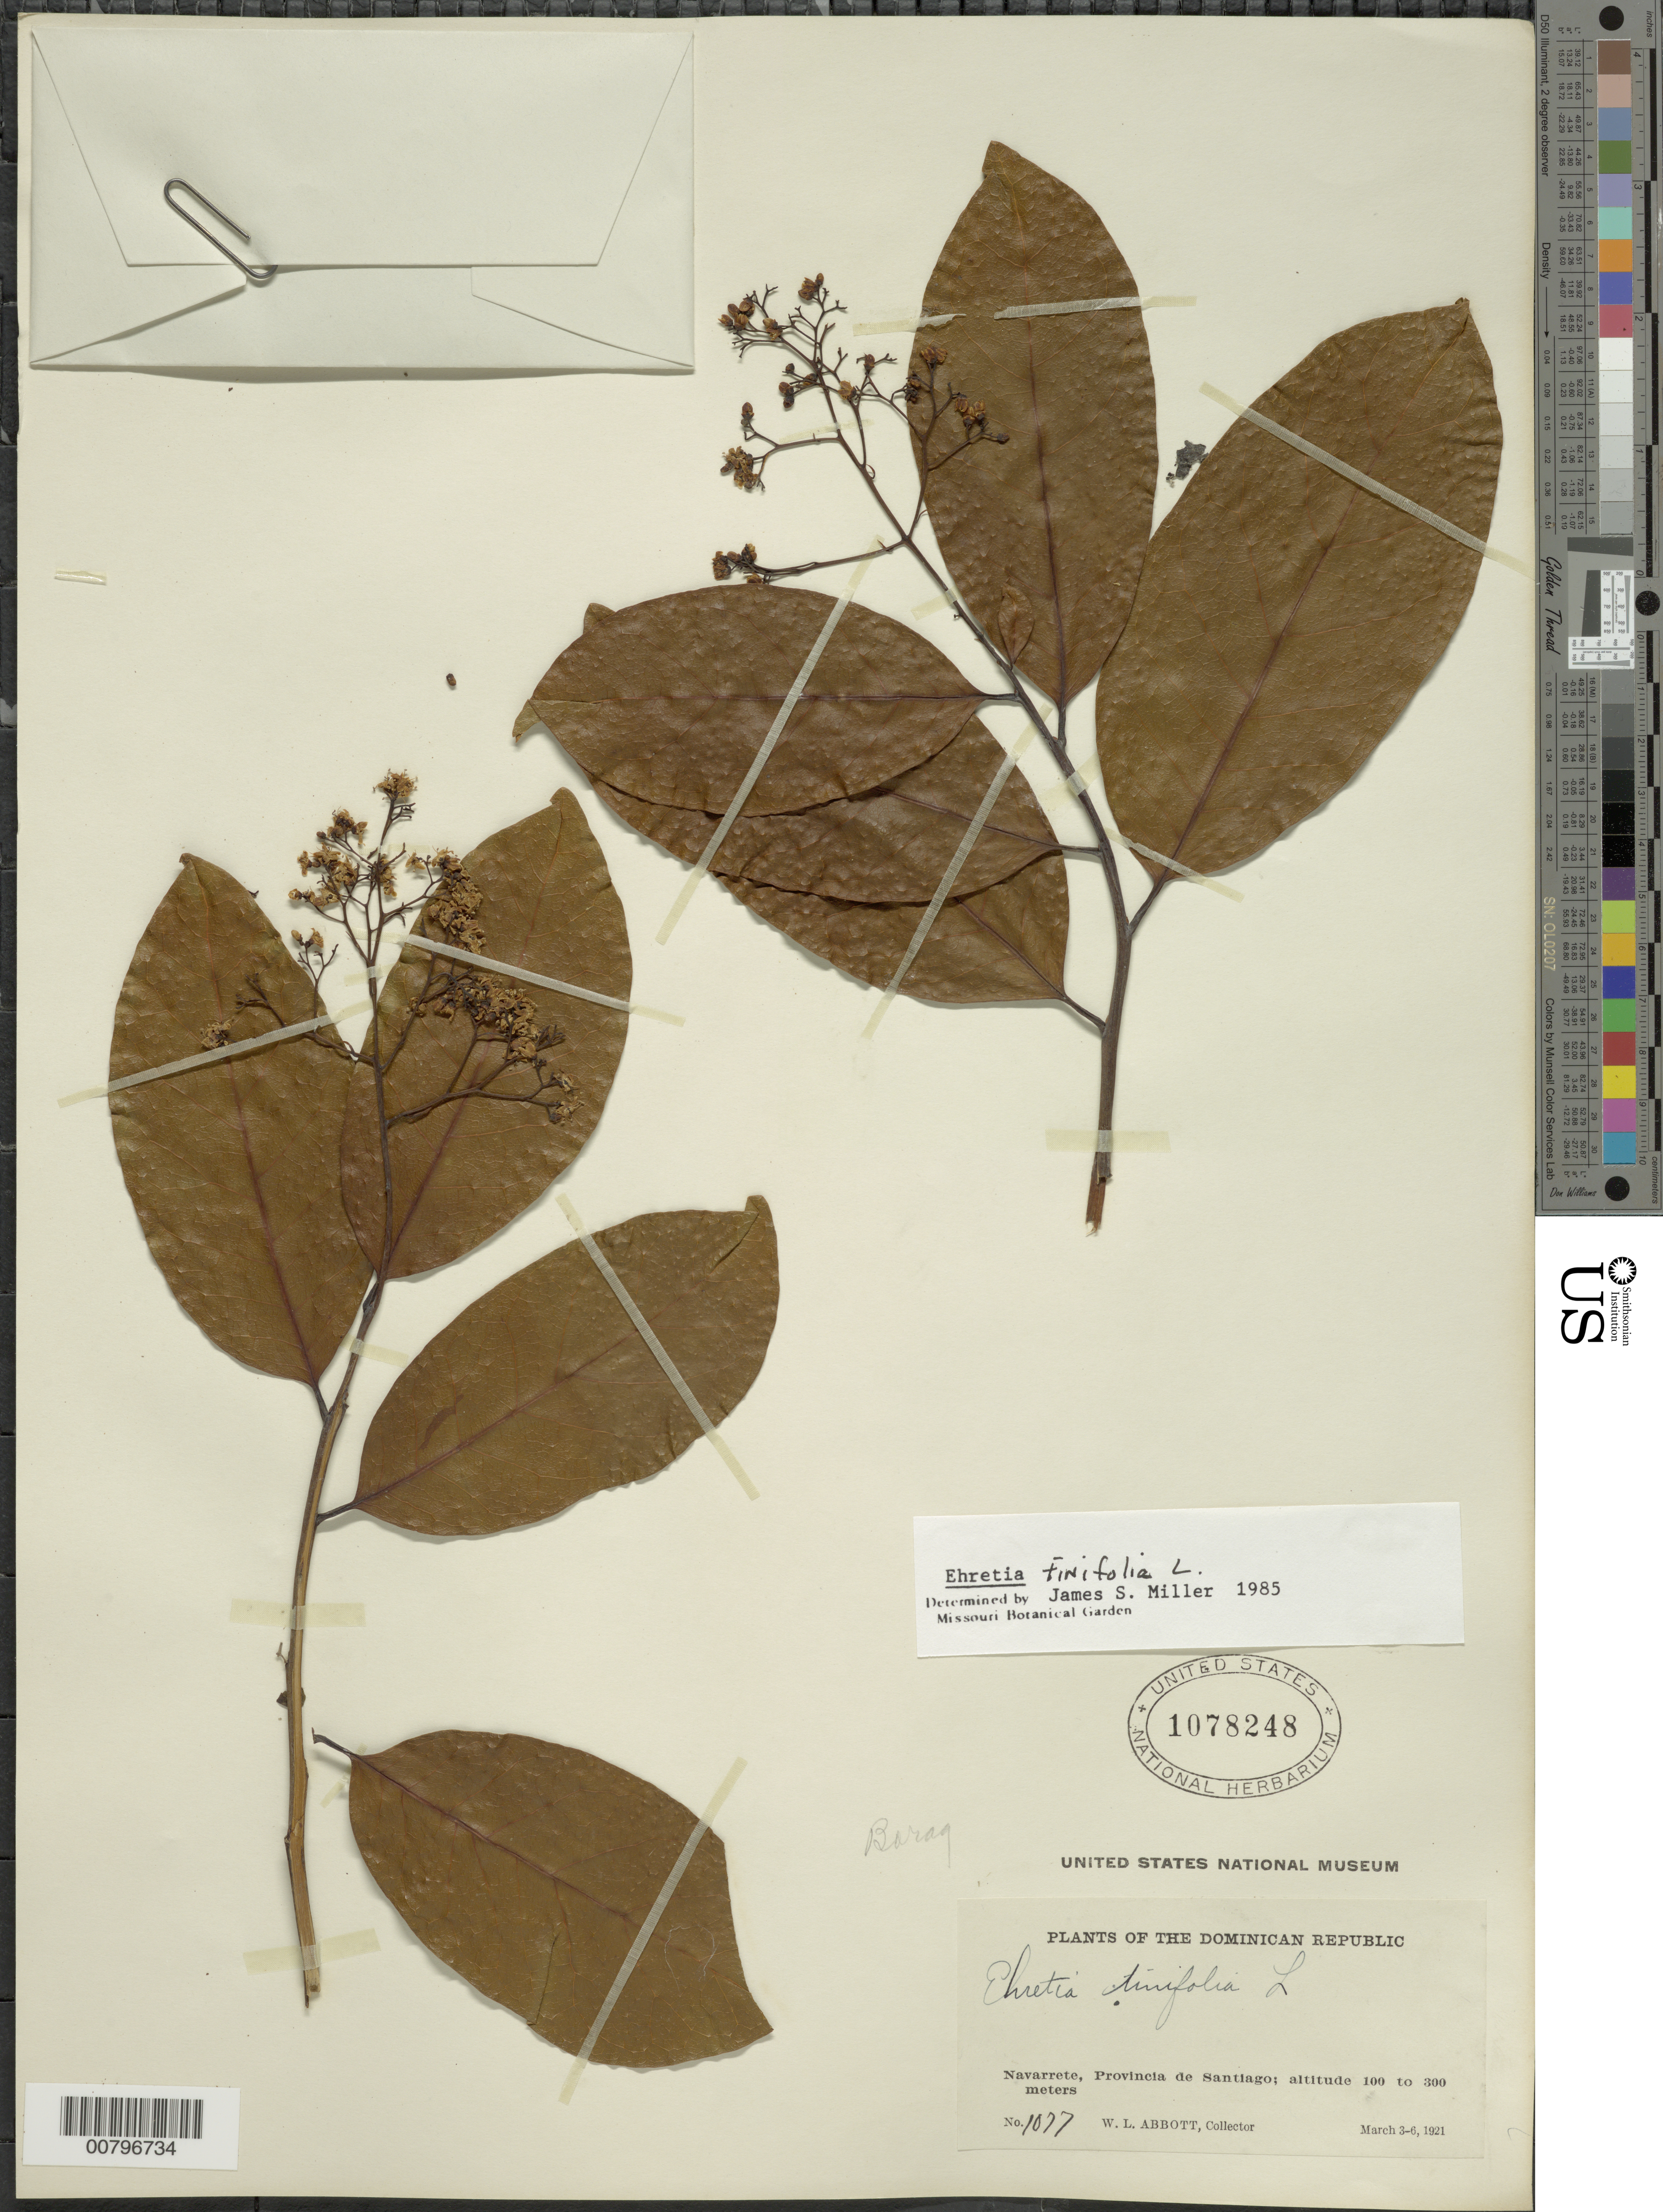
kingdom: Plantae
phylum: Tracheophyta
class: Magnoliopsida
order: Boraginales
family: Ehretiaceae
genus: Ehretia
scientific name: Ehretia tinifolia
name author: L.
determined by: Miller, James S., (MO), Missouri Botanical Garden (UNITED STATES)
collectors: W. L. Abbott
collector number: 1077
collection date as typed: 03 Mar 1921 to 06 Mar 1921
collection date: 1921-03-03/1921-03-06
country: Dominican Republic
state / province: Santiago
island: Hispaniola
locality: Navarrete.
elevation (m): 100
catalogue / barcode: US 1078248